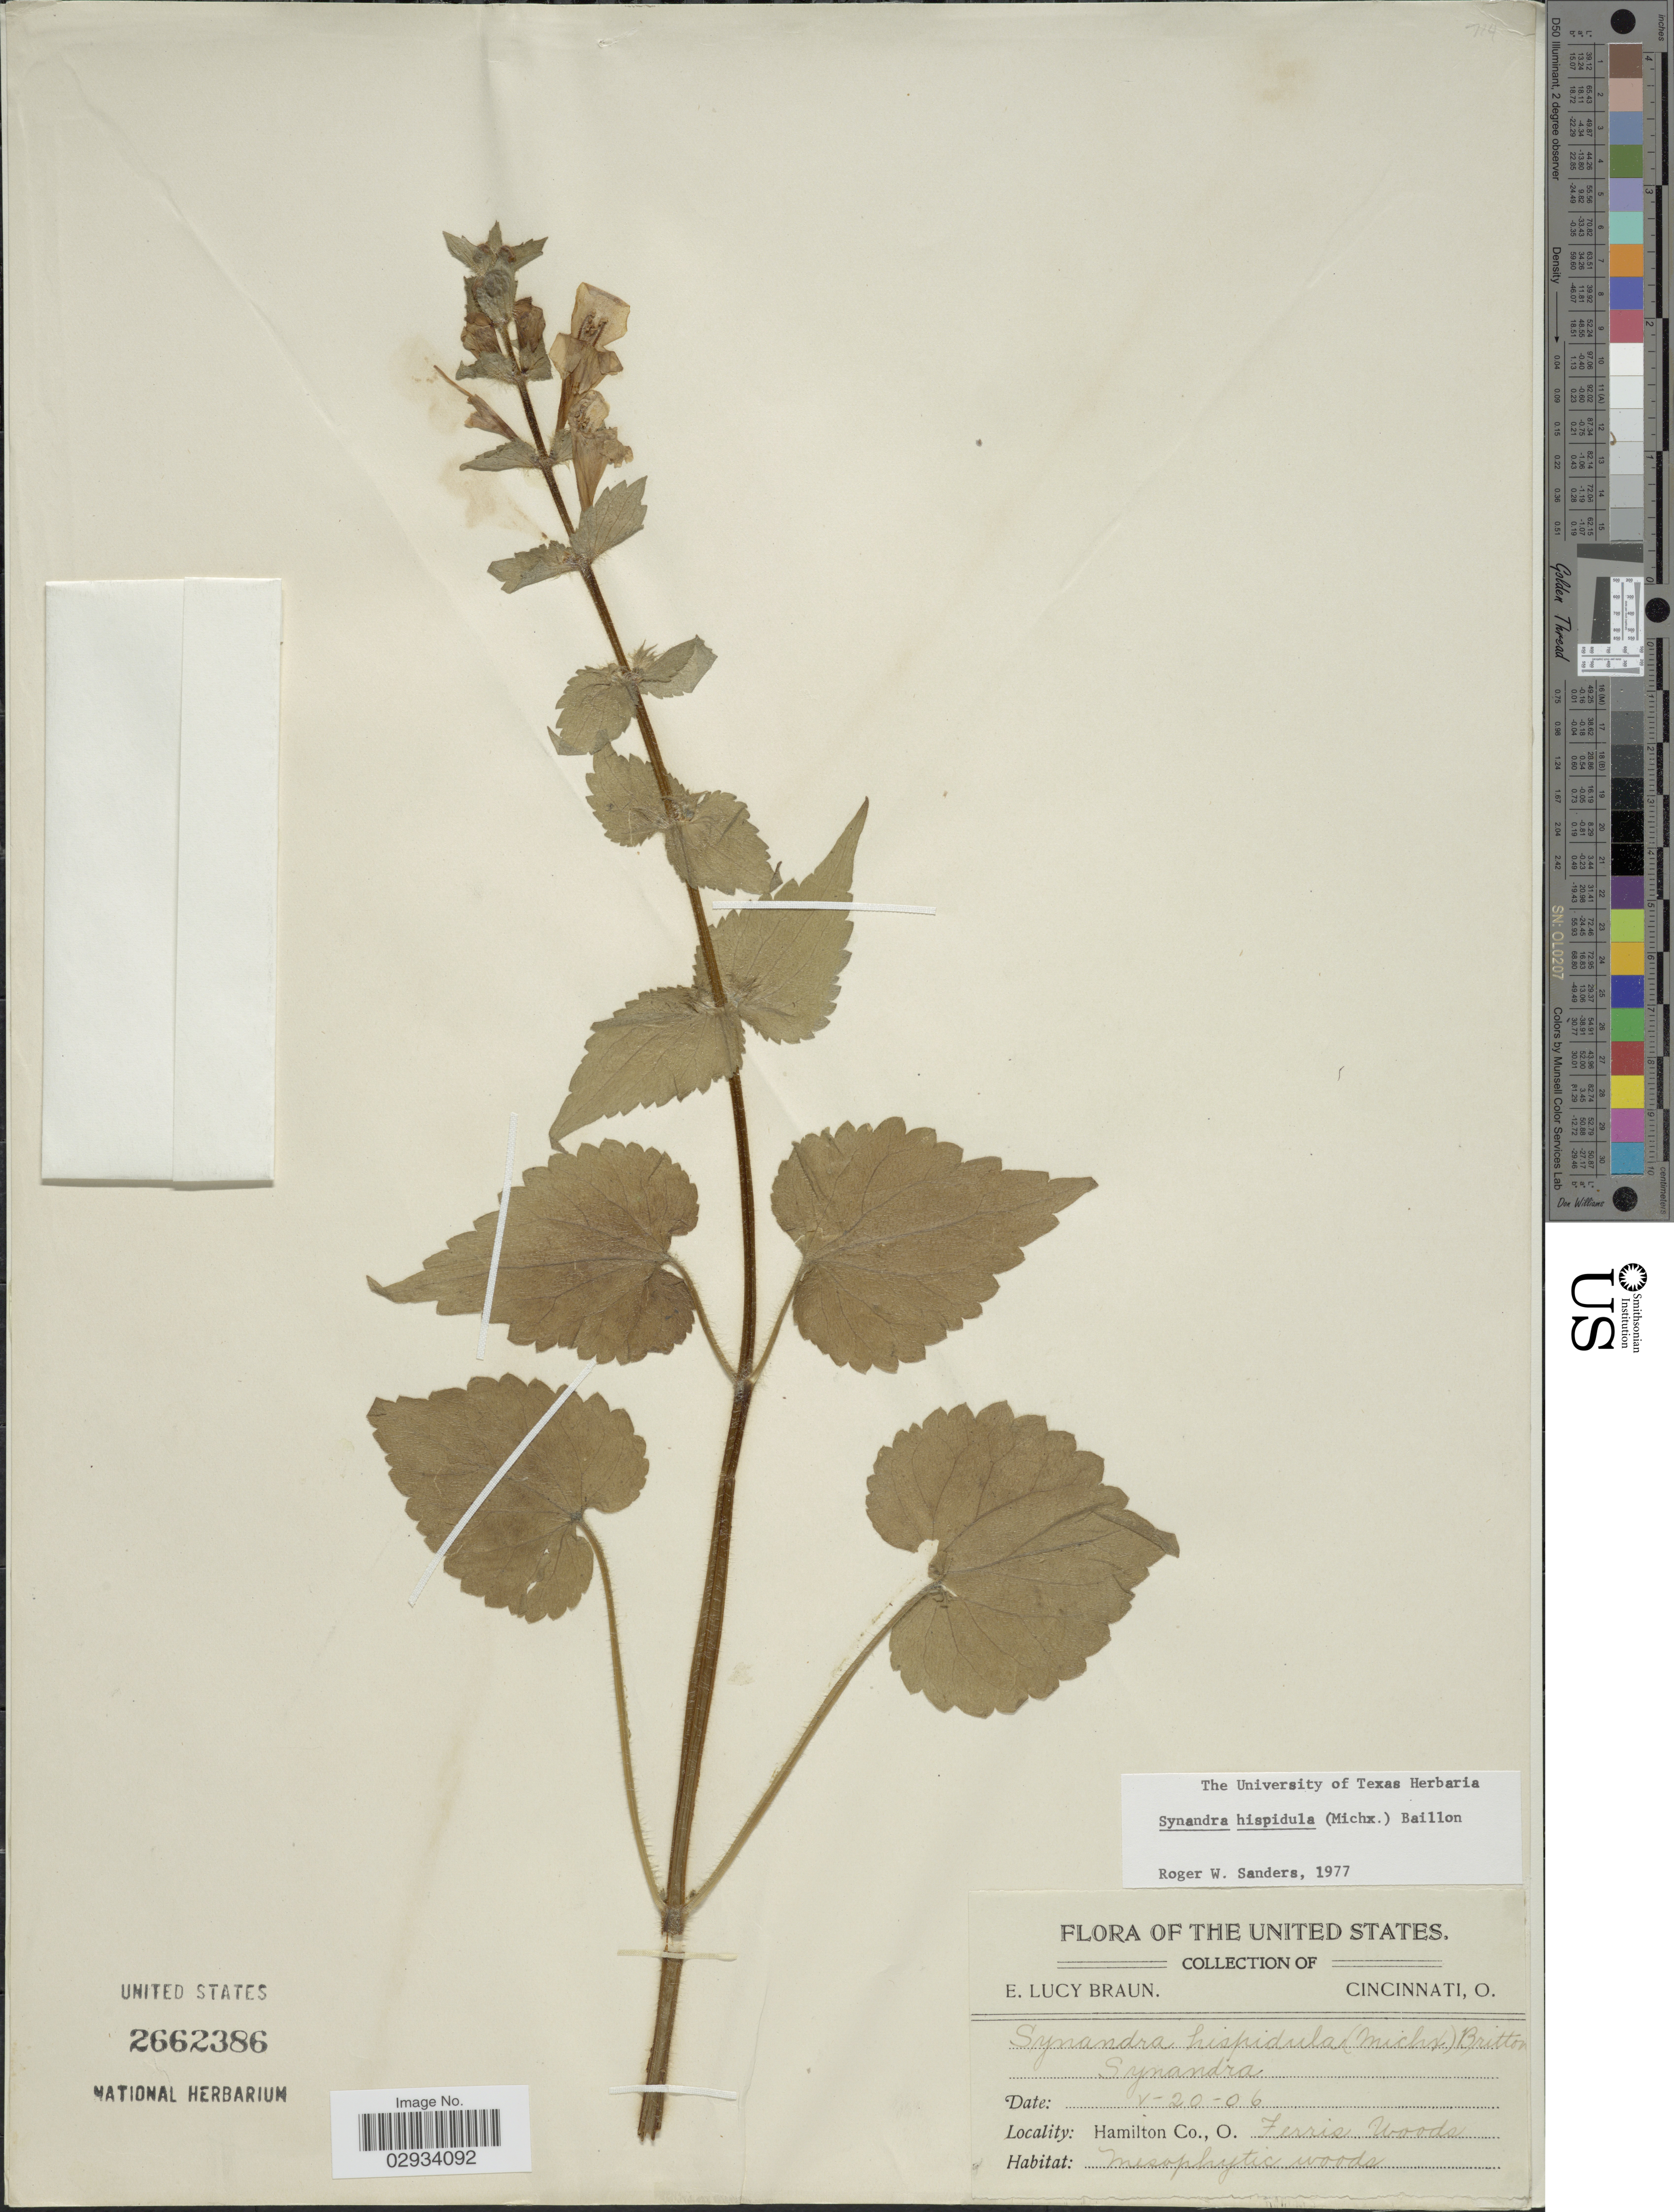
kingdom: Plantae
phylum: Tracheophyta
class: Magnoliopsida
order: Lamiales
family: Lamiaceae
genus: Synandra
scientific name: Synandra hispidula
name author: (Michx.) Baill.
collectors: E. L. Braun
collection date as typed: Transcribed d/m/y: 20/5/6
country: United States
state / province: Ohio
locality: Hamilton Co., O., Ferris Woods.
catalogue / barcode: US 2662386